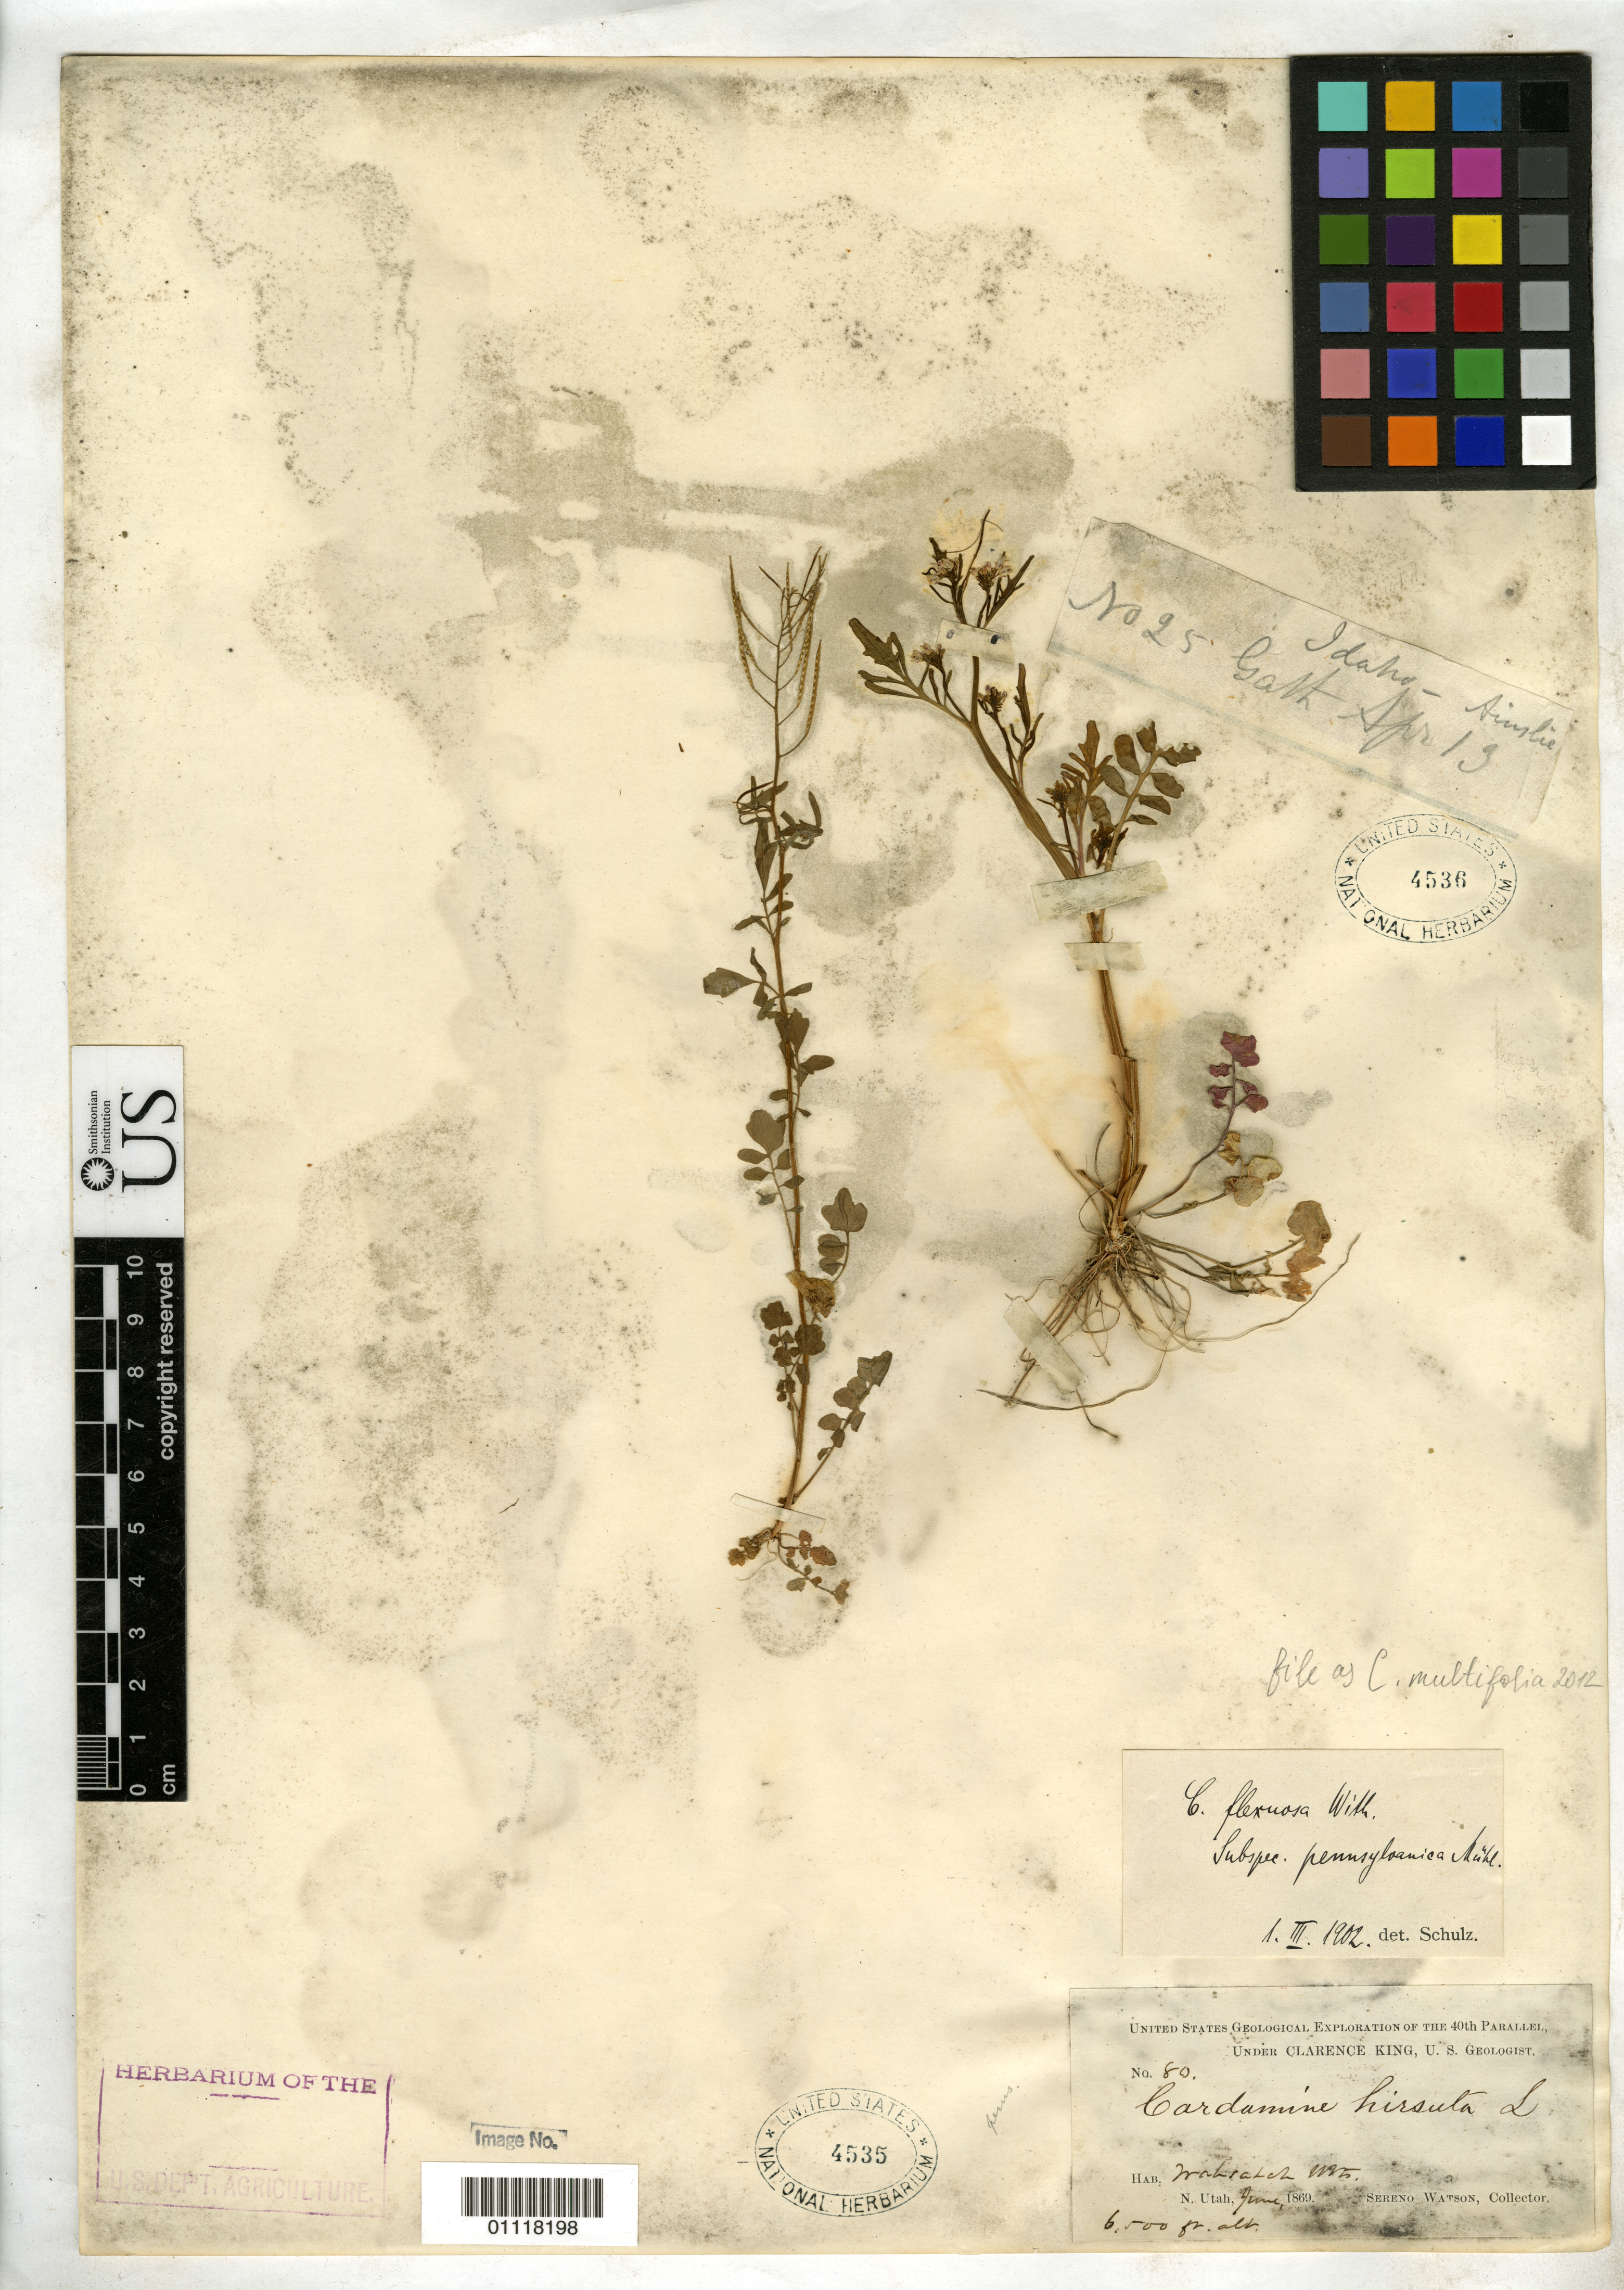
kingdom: Plantae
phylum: Tracheophyta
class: Magnoliopsida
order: Brassicales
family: Brassicaceae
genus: Cardamine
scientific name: Cardamine multifolia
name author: Rydb.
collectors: S. Watson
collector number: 80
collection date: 1869-06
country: United States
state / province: Utah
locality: Wasatch Mts.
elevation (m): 1981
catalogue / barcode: US 4535